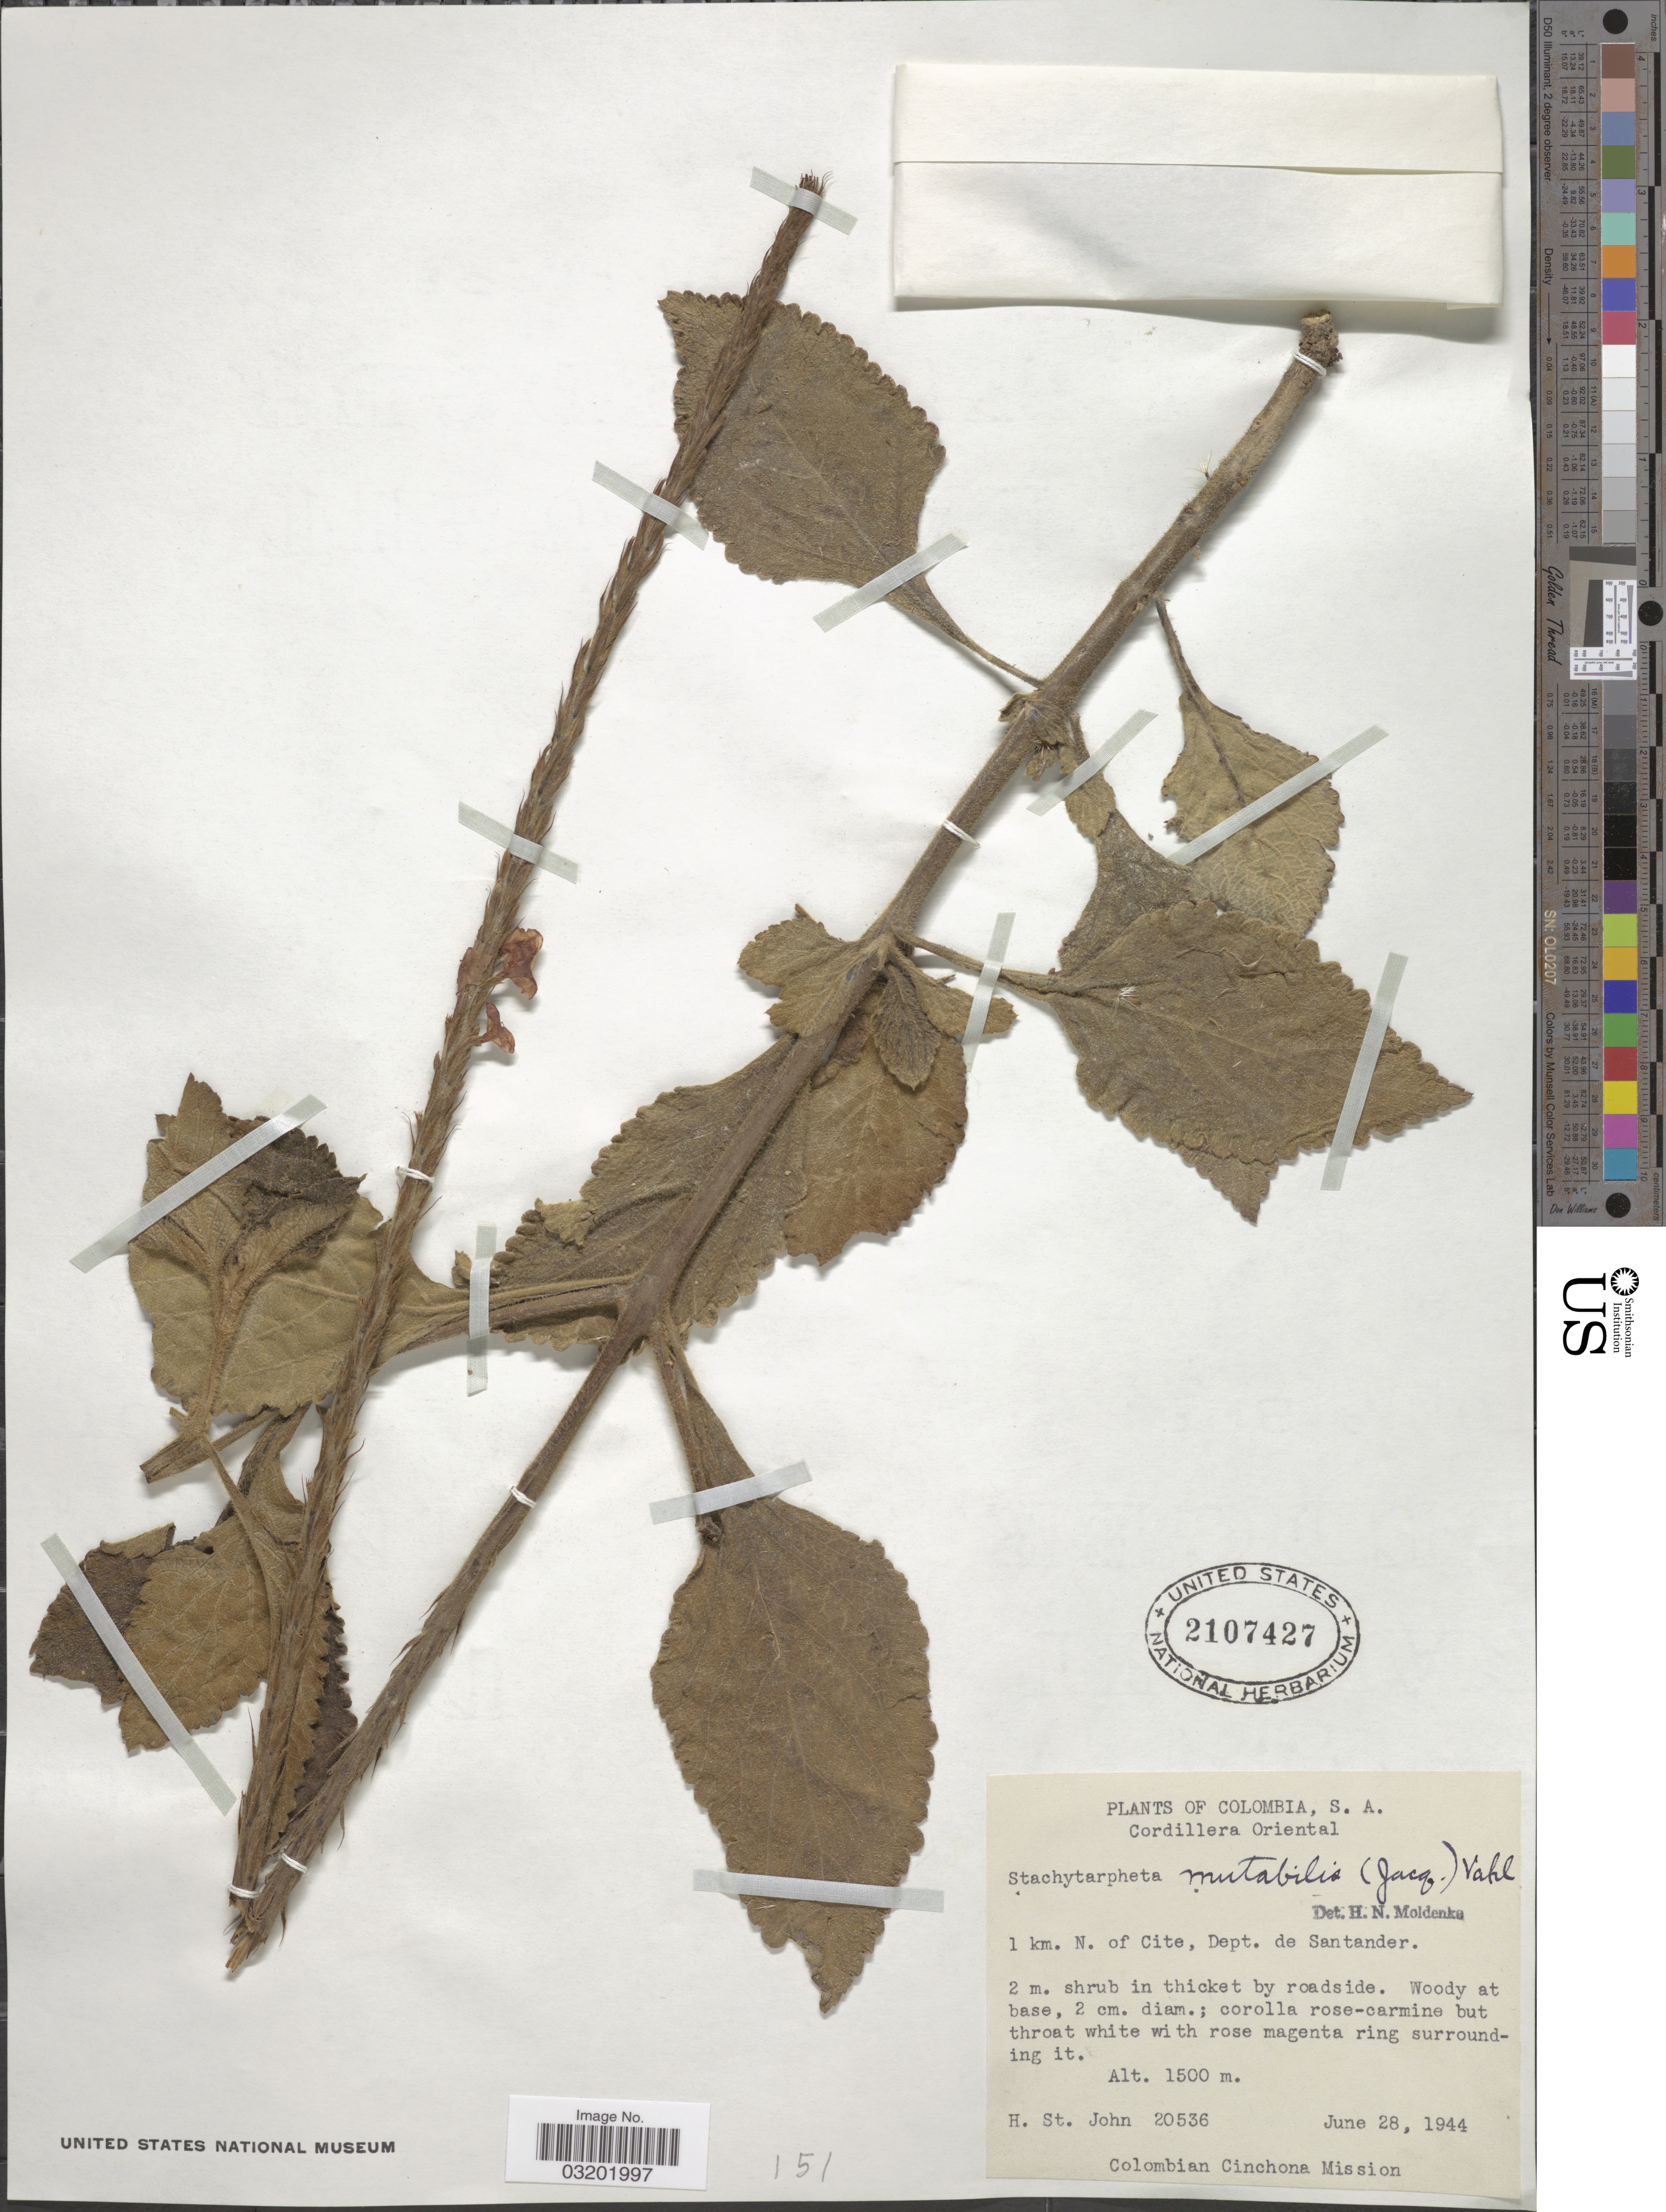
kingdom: Plantae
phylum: Tracheophyta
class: Magnoliopsida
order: Lamiales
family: Verbenaceae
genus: Stachytarpheta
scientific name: Stachytarpheta mutabilis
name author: (Jacq.) Vahl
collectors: H. St. John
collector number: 20536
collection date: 1944-06-28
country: Colombia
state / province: Santander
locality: Cordillera Oriental. 1 km. N. of Cite, Dept. de Santander.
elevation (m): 1500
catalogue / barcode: US 2107427